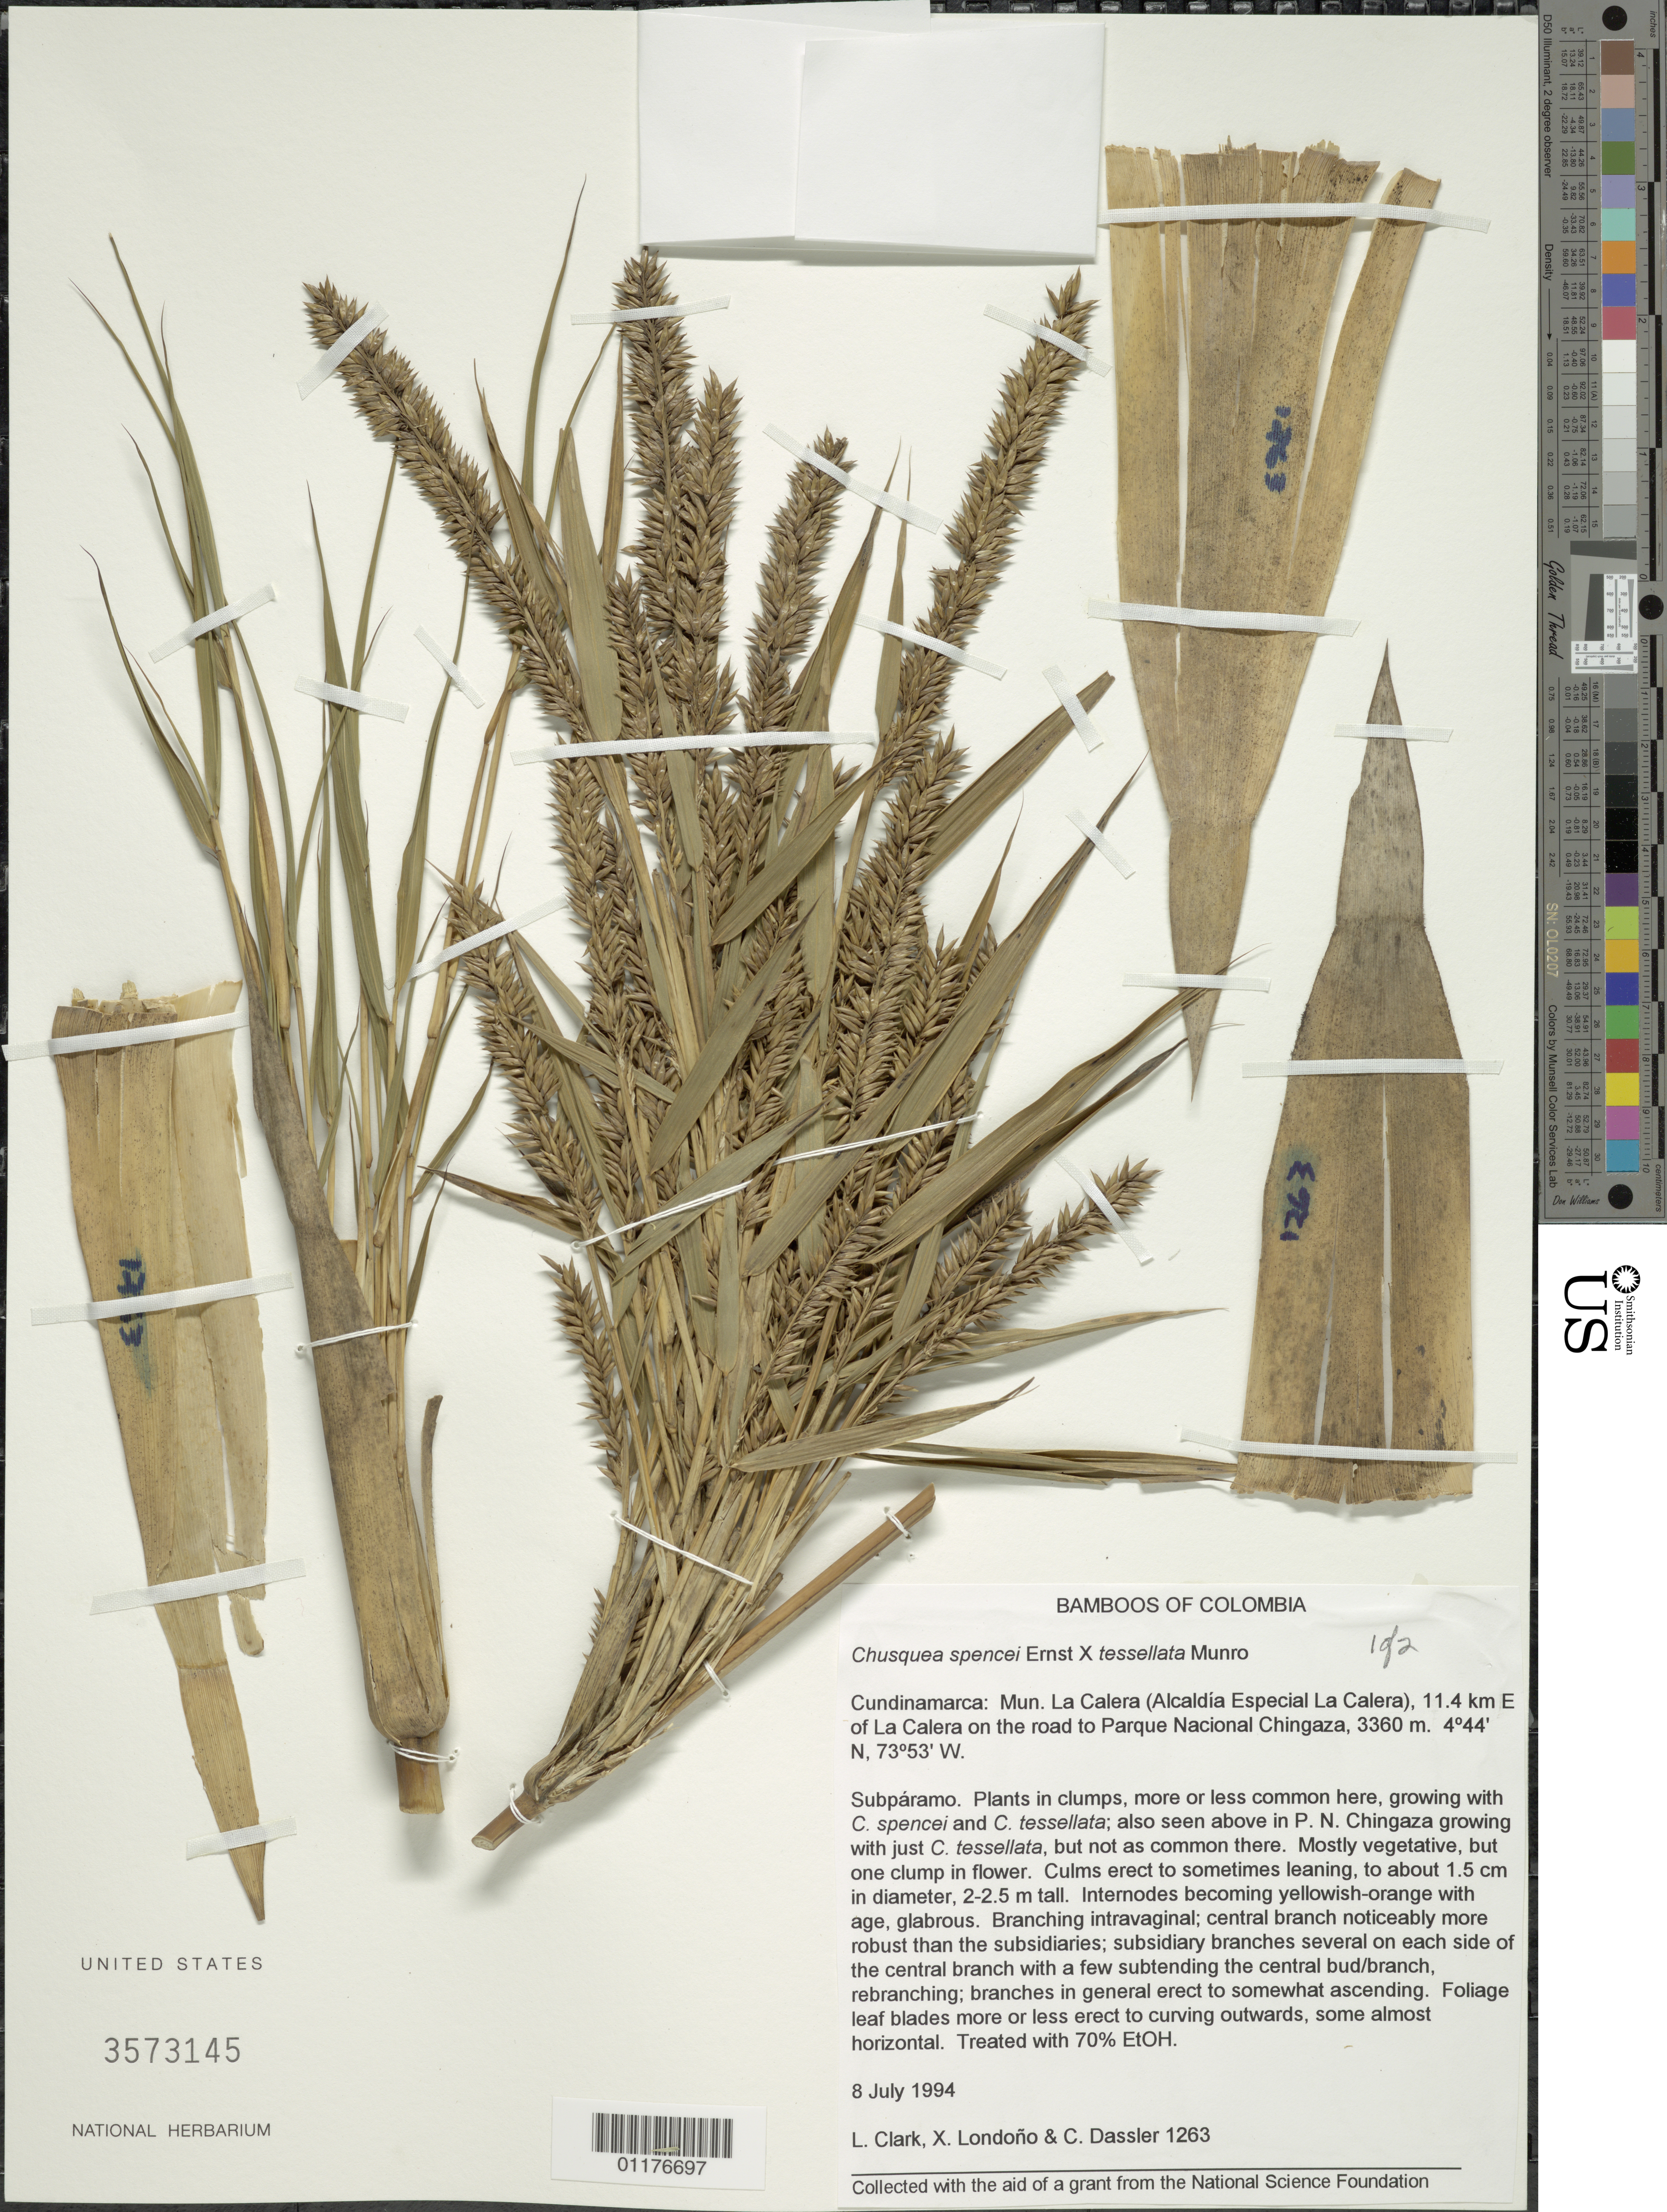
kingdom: Plantae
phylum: Tracheophyta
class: Liliopsida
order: Poales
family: Poaceae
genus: Chusquea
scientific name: Chusquea spencei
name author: Ernst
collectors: L. G. Clark, X. Londoño & C. Dassler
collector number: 1263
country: Colombia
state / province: Cundinamarca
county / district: La Calera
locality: Alcaldia Especial La Calera, E of La Calera on the road to Parque Nacional Chingaza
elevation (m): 3360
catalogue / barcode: US 3573145